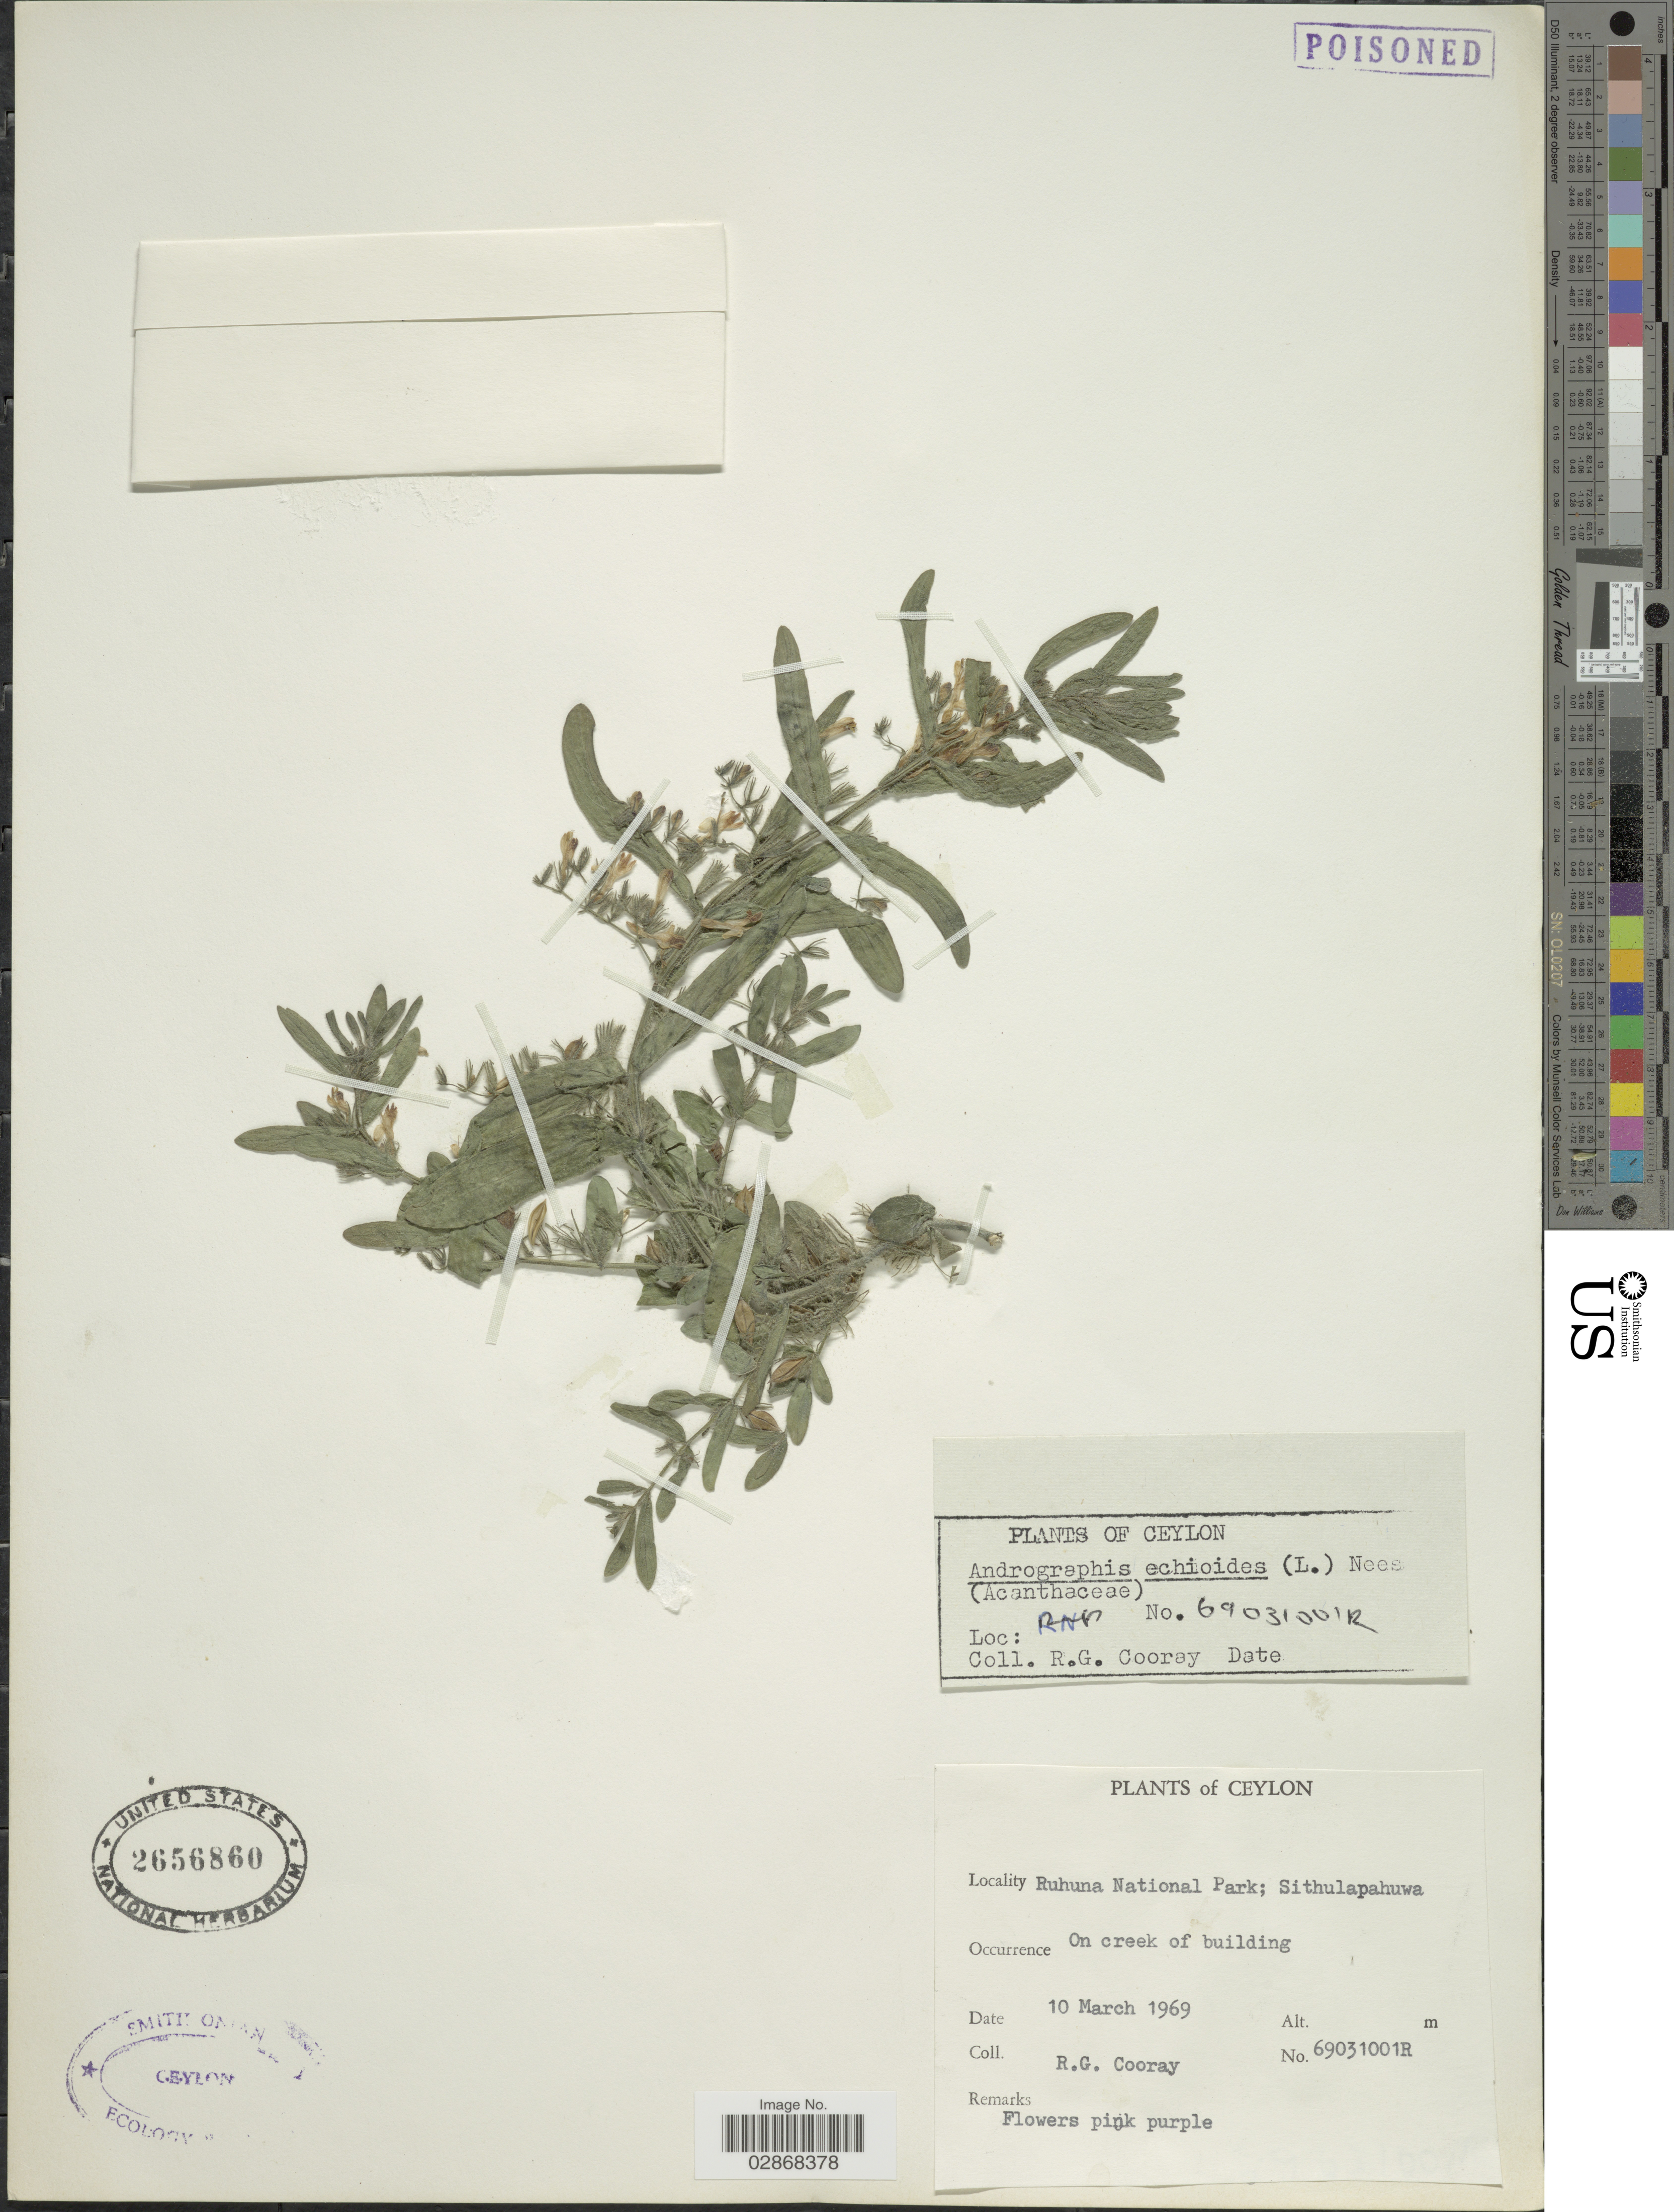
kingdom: Plantae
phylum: Tracheophyta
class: Magnoliopsida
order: Lamiales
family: Acanthaceae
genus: Andrographis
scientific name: Andrographis echioides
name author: (L.) Nees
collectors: R. Cooray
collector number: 69031001R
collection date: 1969-03-10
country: Sri Lanka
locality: Ceylon. Ruhuna National Park; Sithulapahuwa.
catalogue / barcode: US 2656860